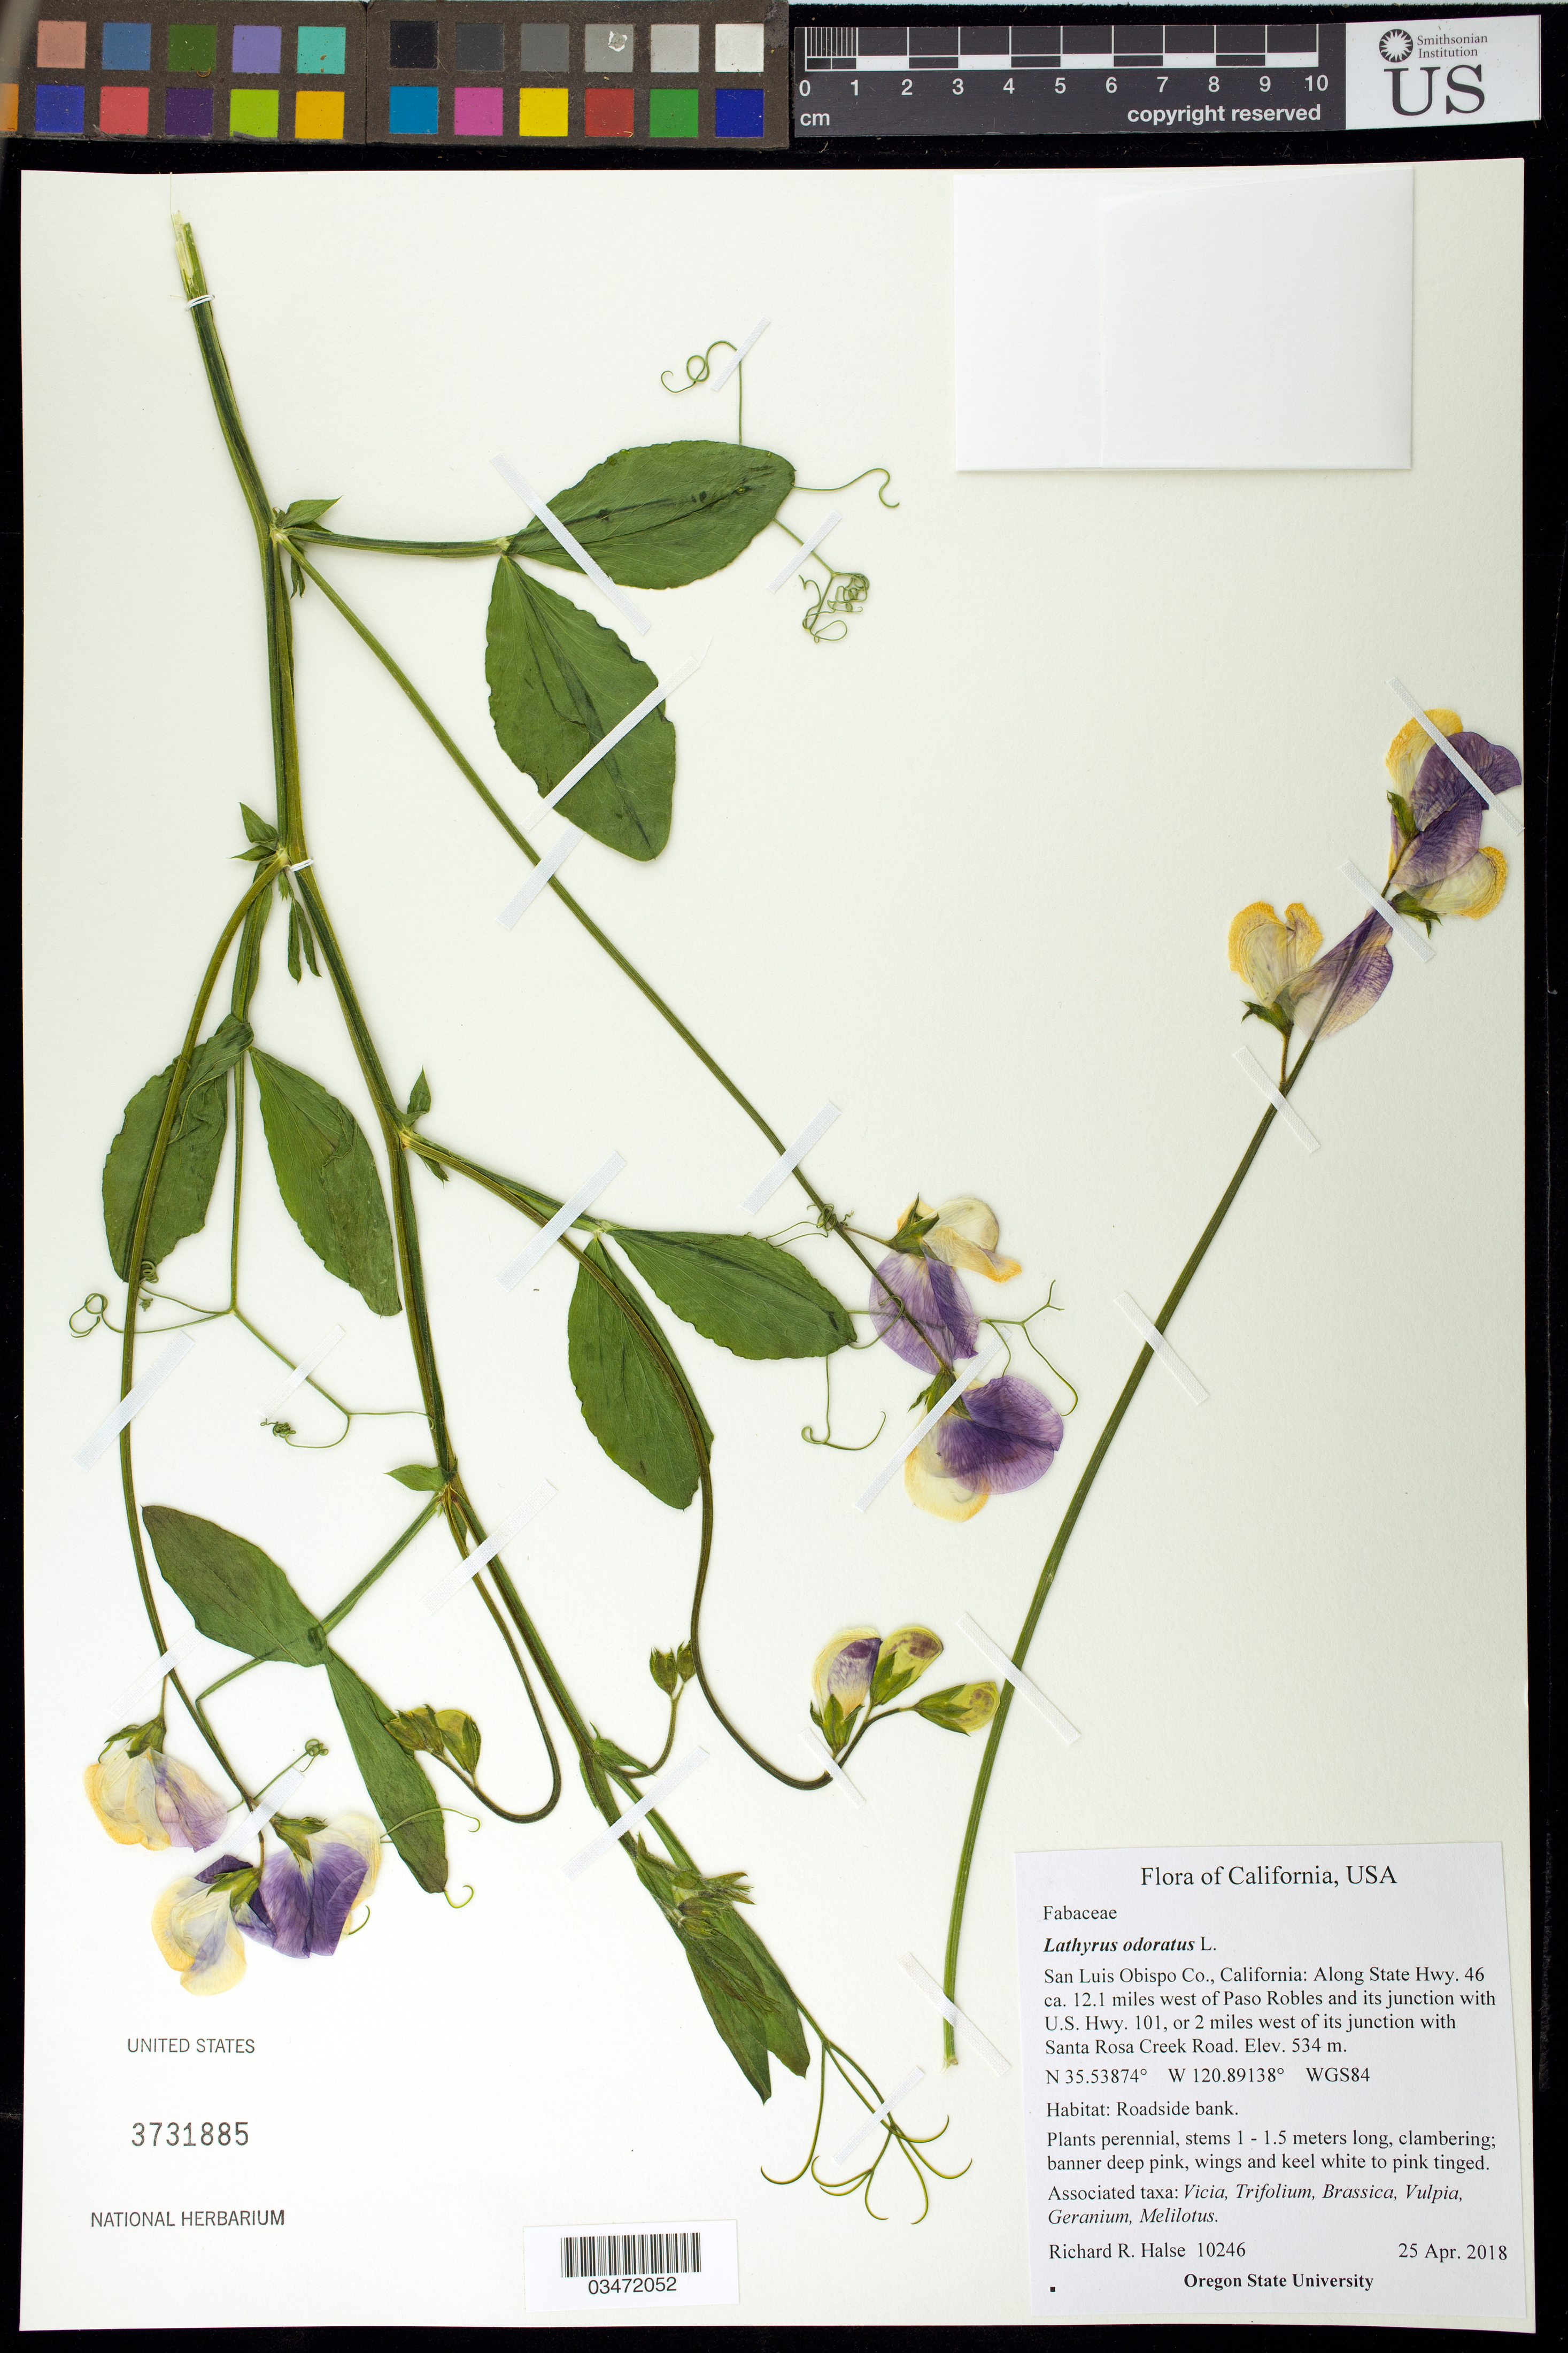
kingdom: Plantae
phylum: Tracheophyta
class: Magnoliopsida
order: Fabales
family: Fabaceae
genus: Lathyrus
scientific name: Lathyrus odoratus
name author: L.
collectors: R. Halse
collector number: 10246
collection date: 2018-04-25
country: United States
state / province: California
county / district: San Luis Obispo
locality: State Hwy 46, ca. 12.1 miles W of Paso Robles and its junction with US Hwy 101, or 2 miles W of its junction with Santa Rosa Creek Road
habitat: Roadside bank. Associated taxa: Vicia, Trifolium, Brassica, Vulpia, Geranium, Melilotus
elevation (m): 534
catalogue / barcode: US 3731885